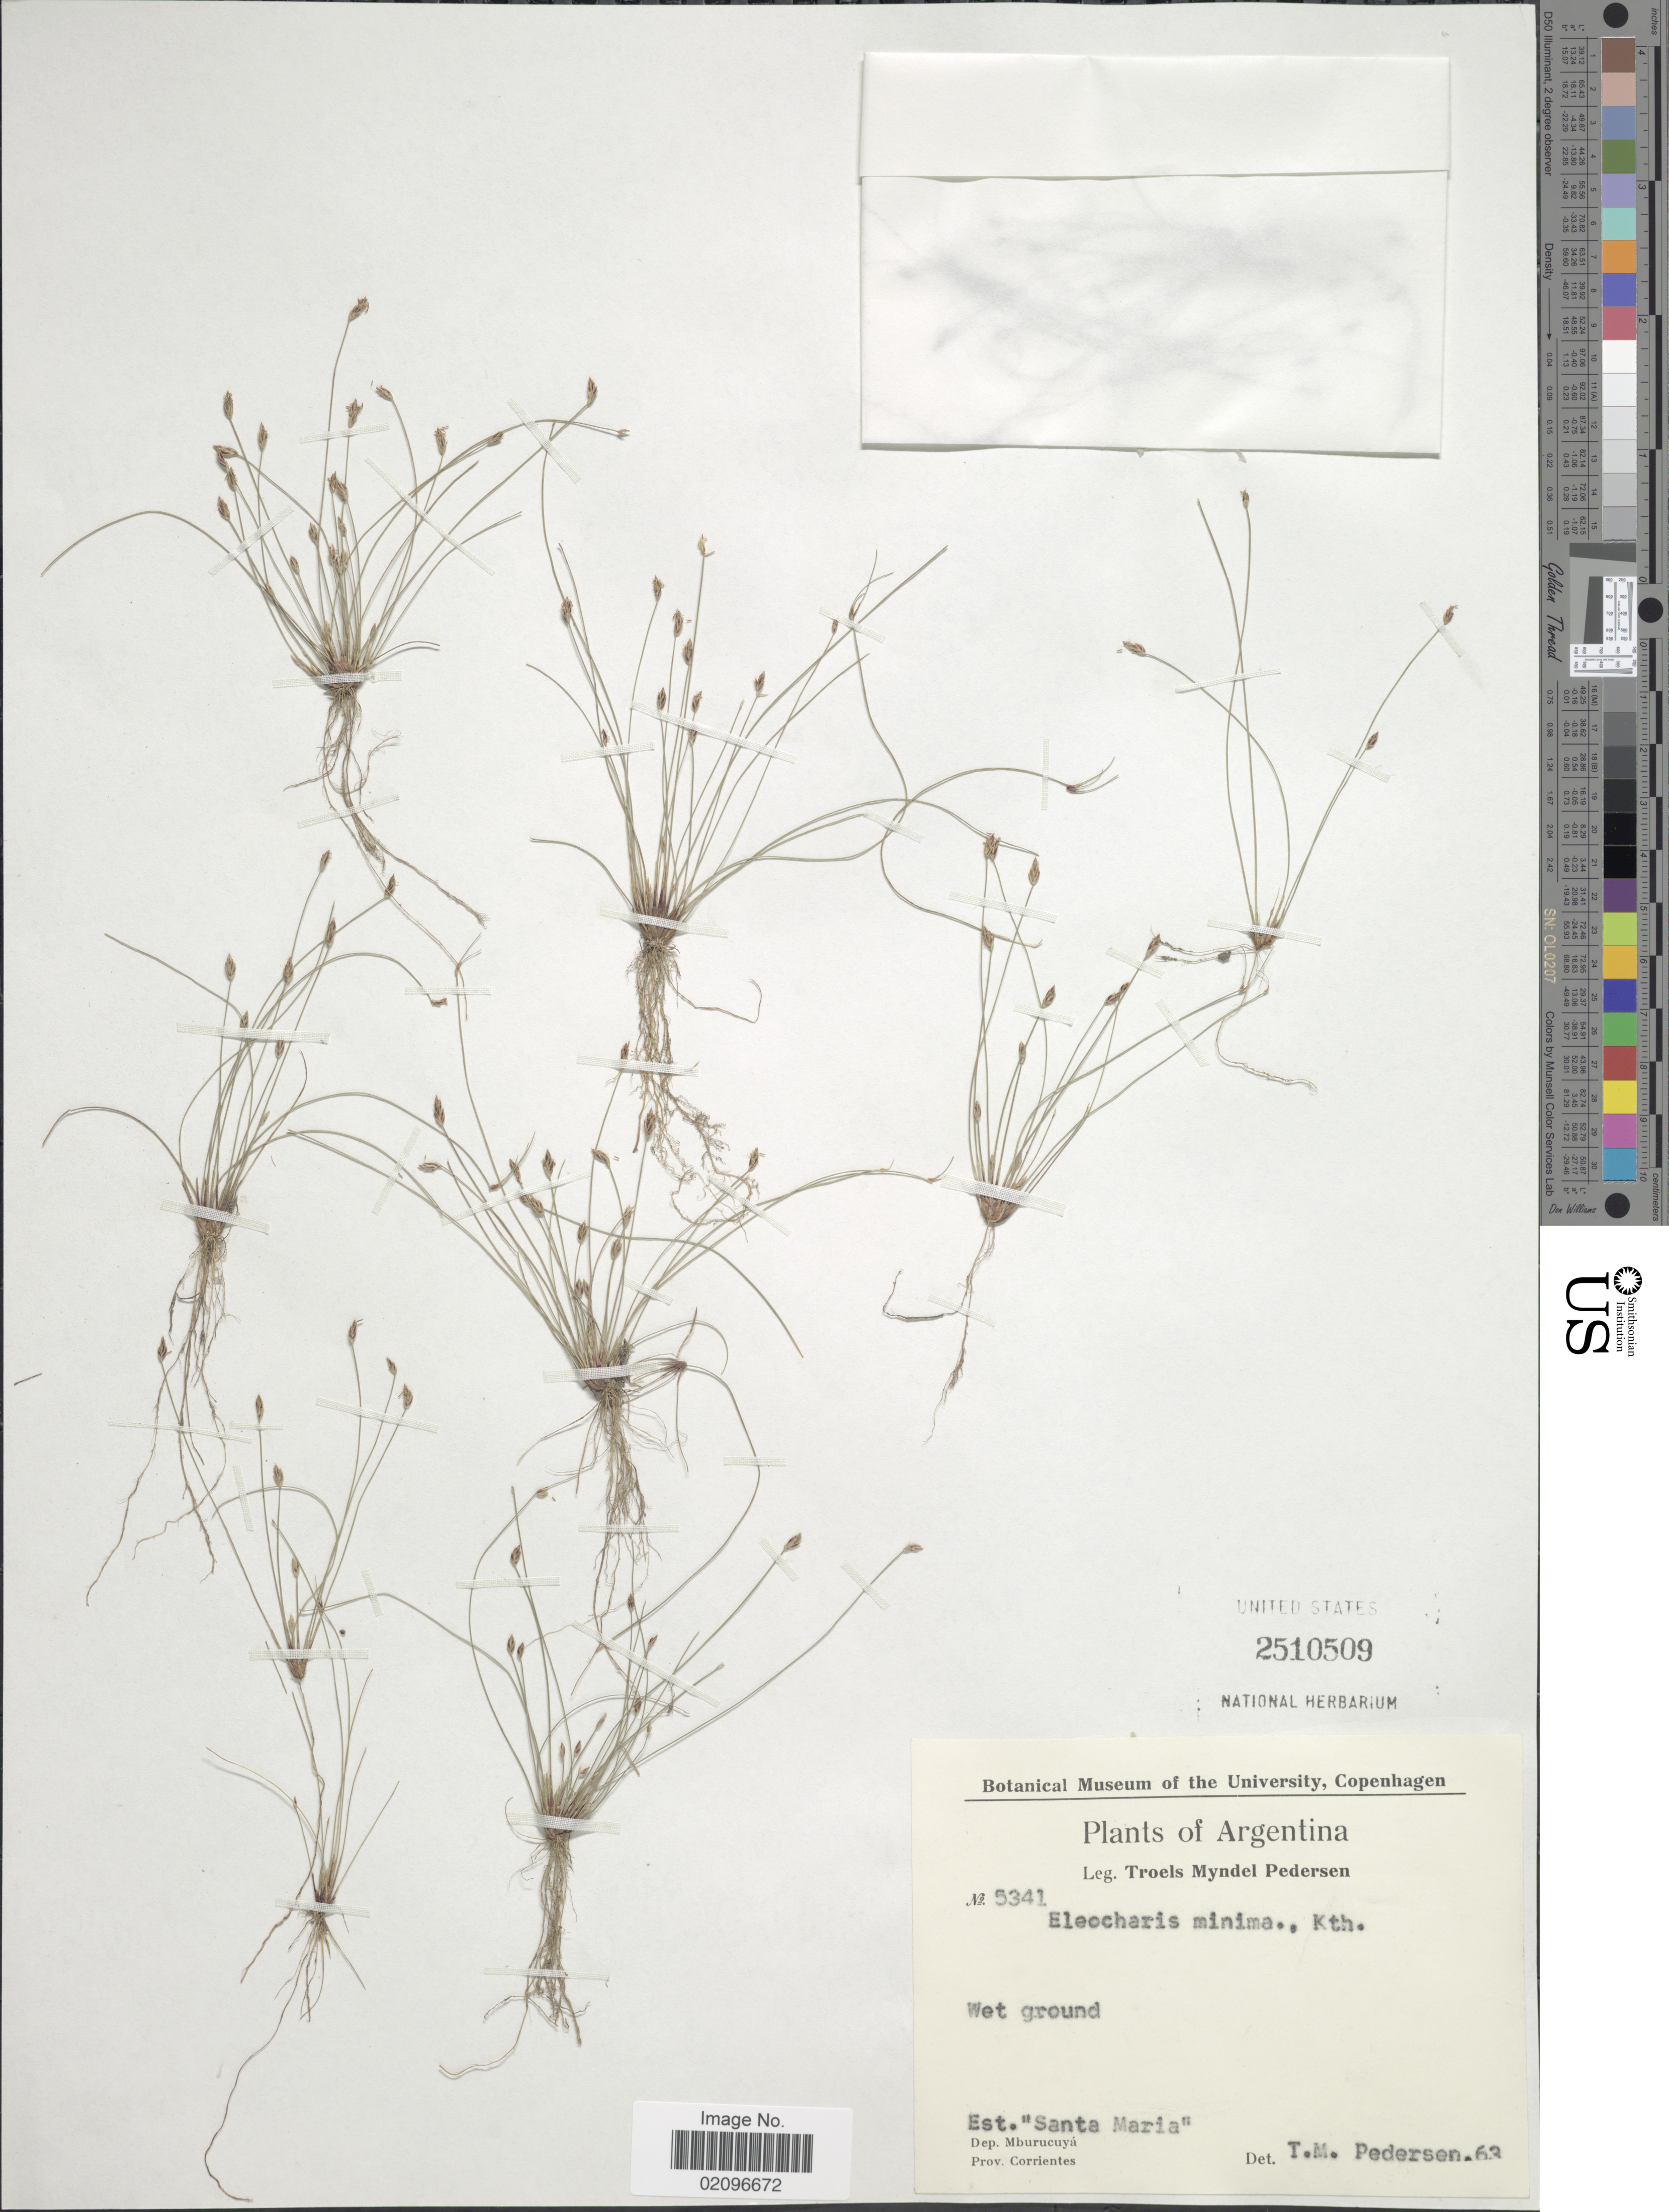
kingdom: Plantae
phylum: Tracheophyta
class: Liliopsida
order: Poales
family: Cyperaceae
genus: Eleocharis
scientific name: Eleocharis minima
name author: Kunth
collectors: T. Pederson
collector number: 5341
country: Argentina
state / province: Corrientes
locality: Wet ground, Est. "Santa Maria", Dep. Mburucuya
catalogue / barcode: US 2510509